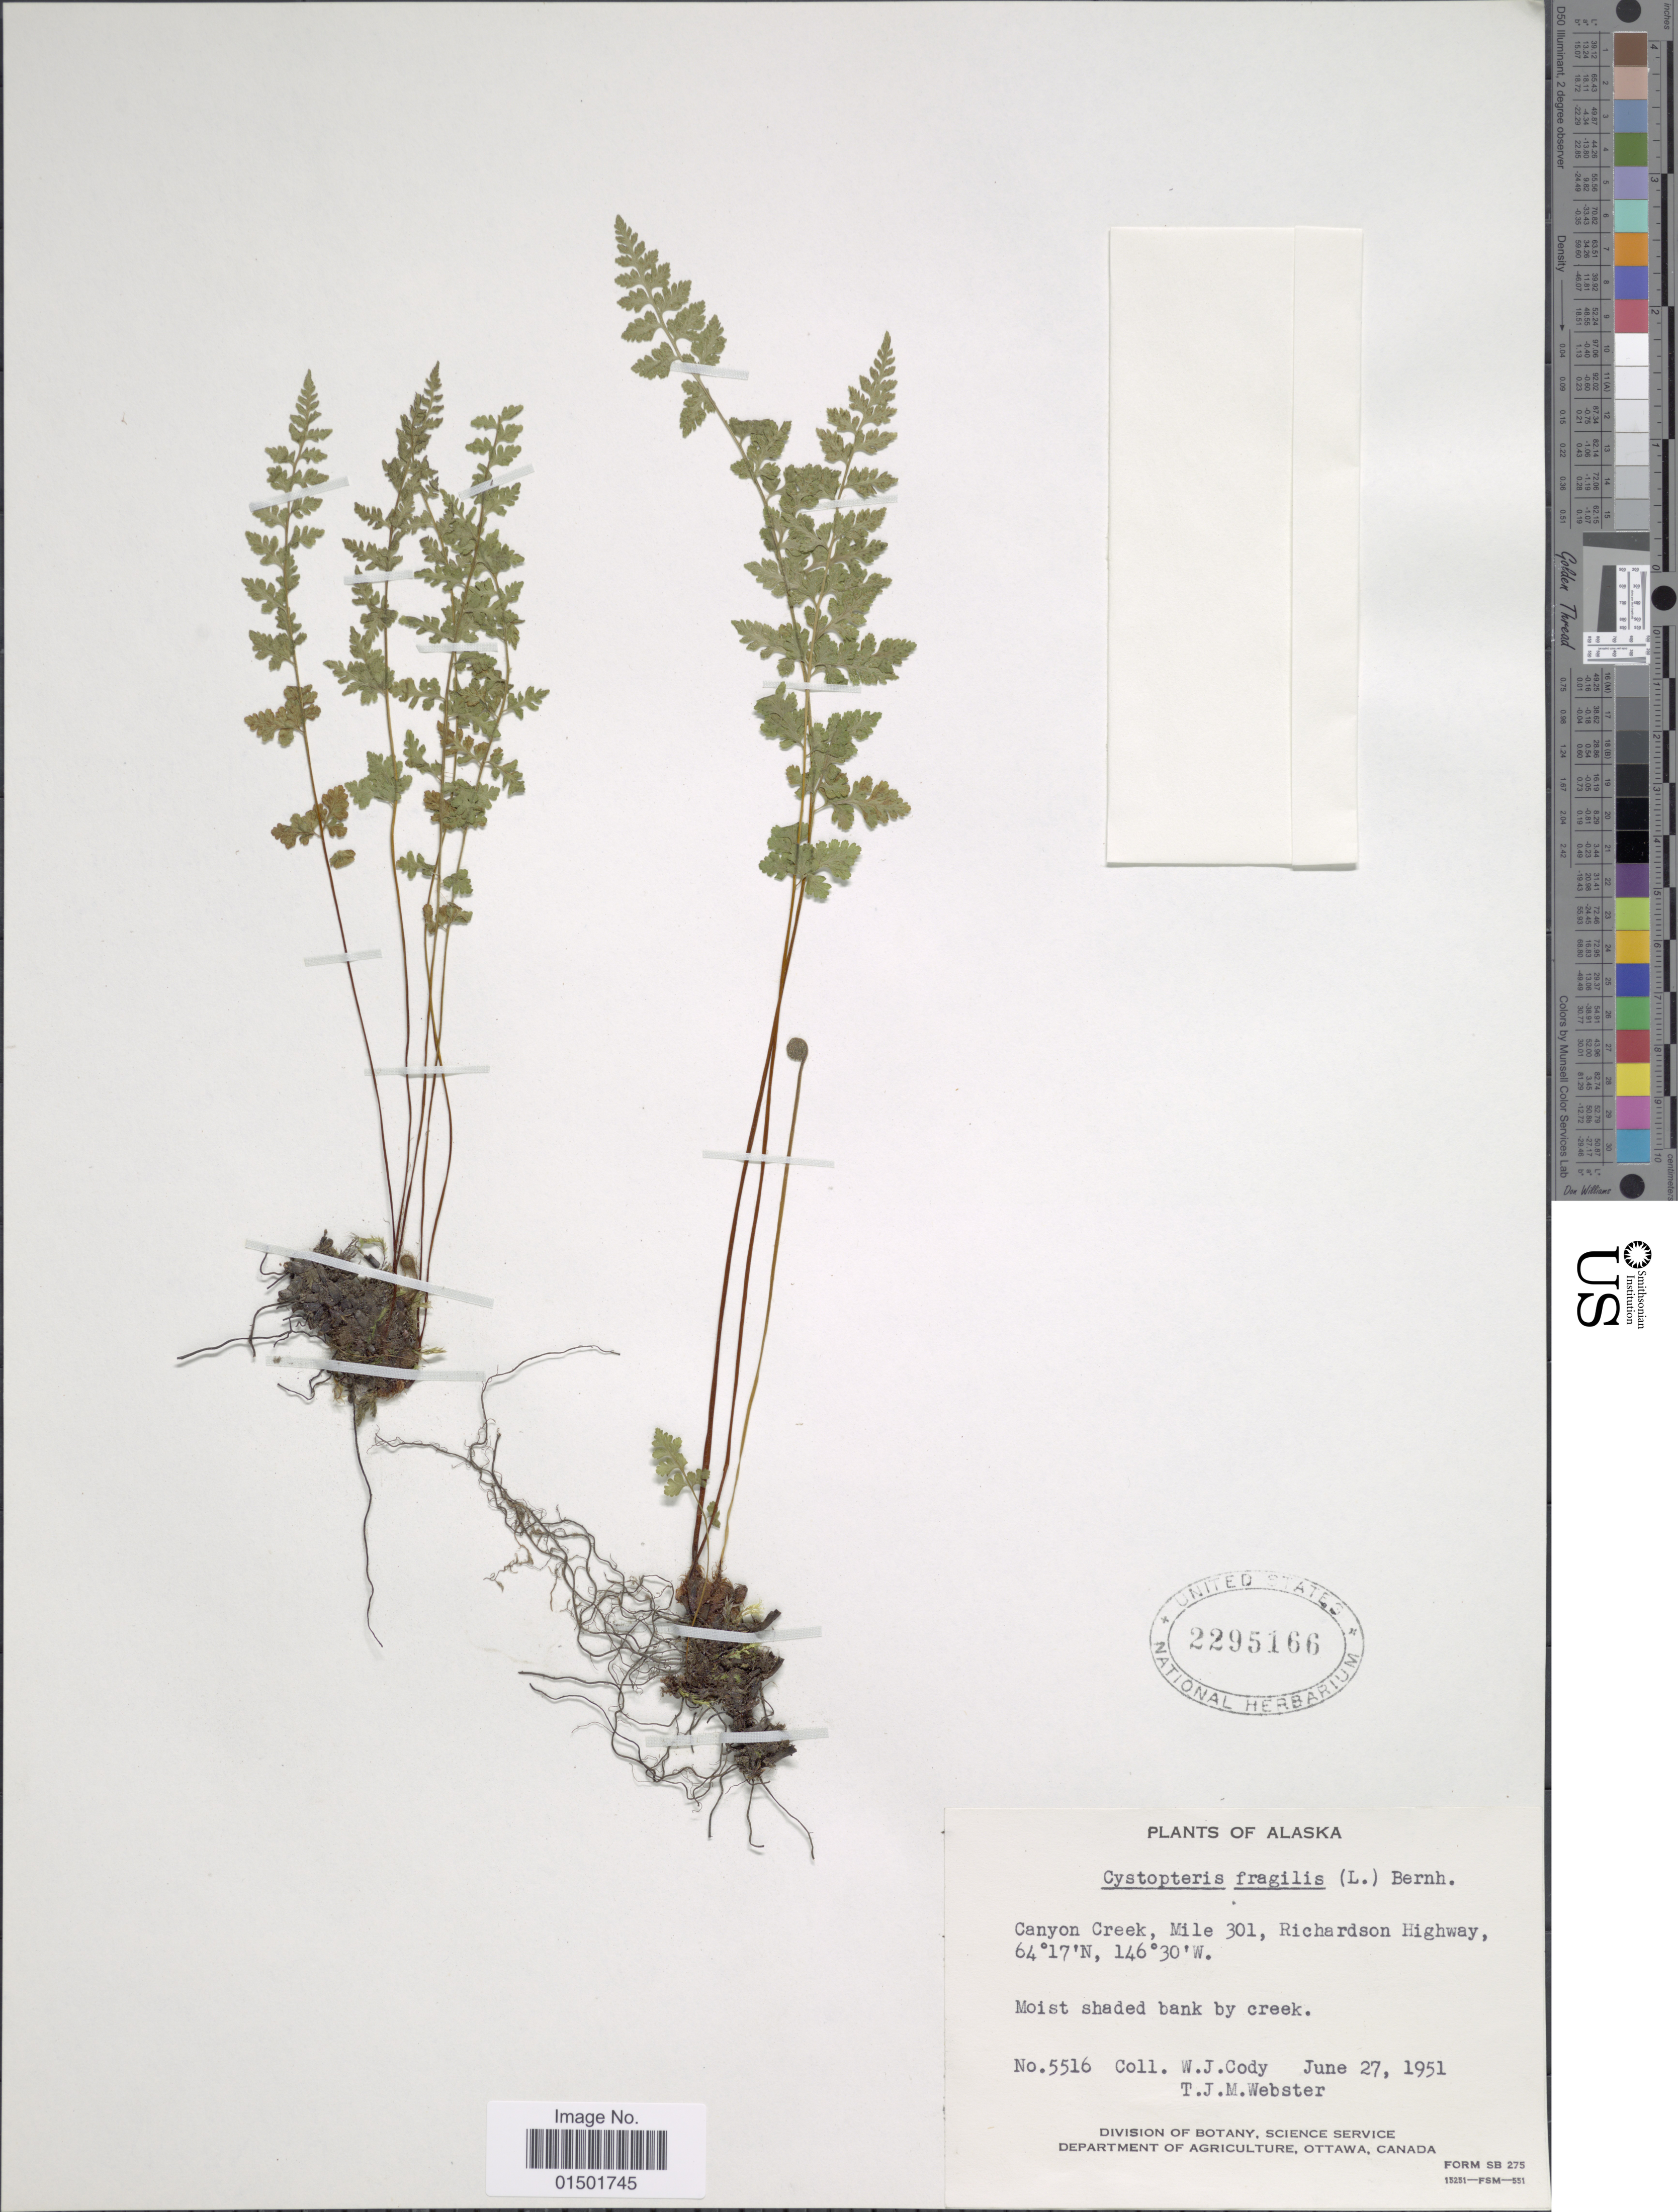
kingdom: Plantae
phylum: Tracheophyta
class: Polypodiopsida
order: Polypodiales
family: Cystopteridaceae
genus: Cystopteris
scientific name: Cystopteris fragilis var. fragilis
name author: (L.) Bernh.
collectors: W. Cody & T. J. Webster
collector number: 5516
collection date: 1951-06-27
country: United States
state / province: Alaska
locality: Canyon Creek, Mile 301, Richardson Highway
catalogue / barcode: US 2295166